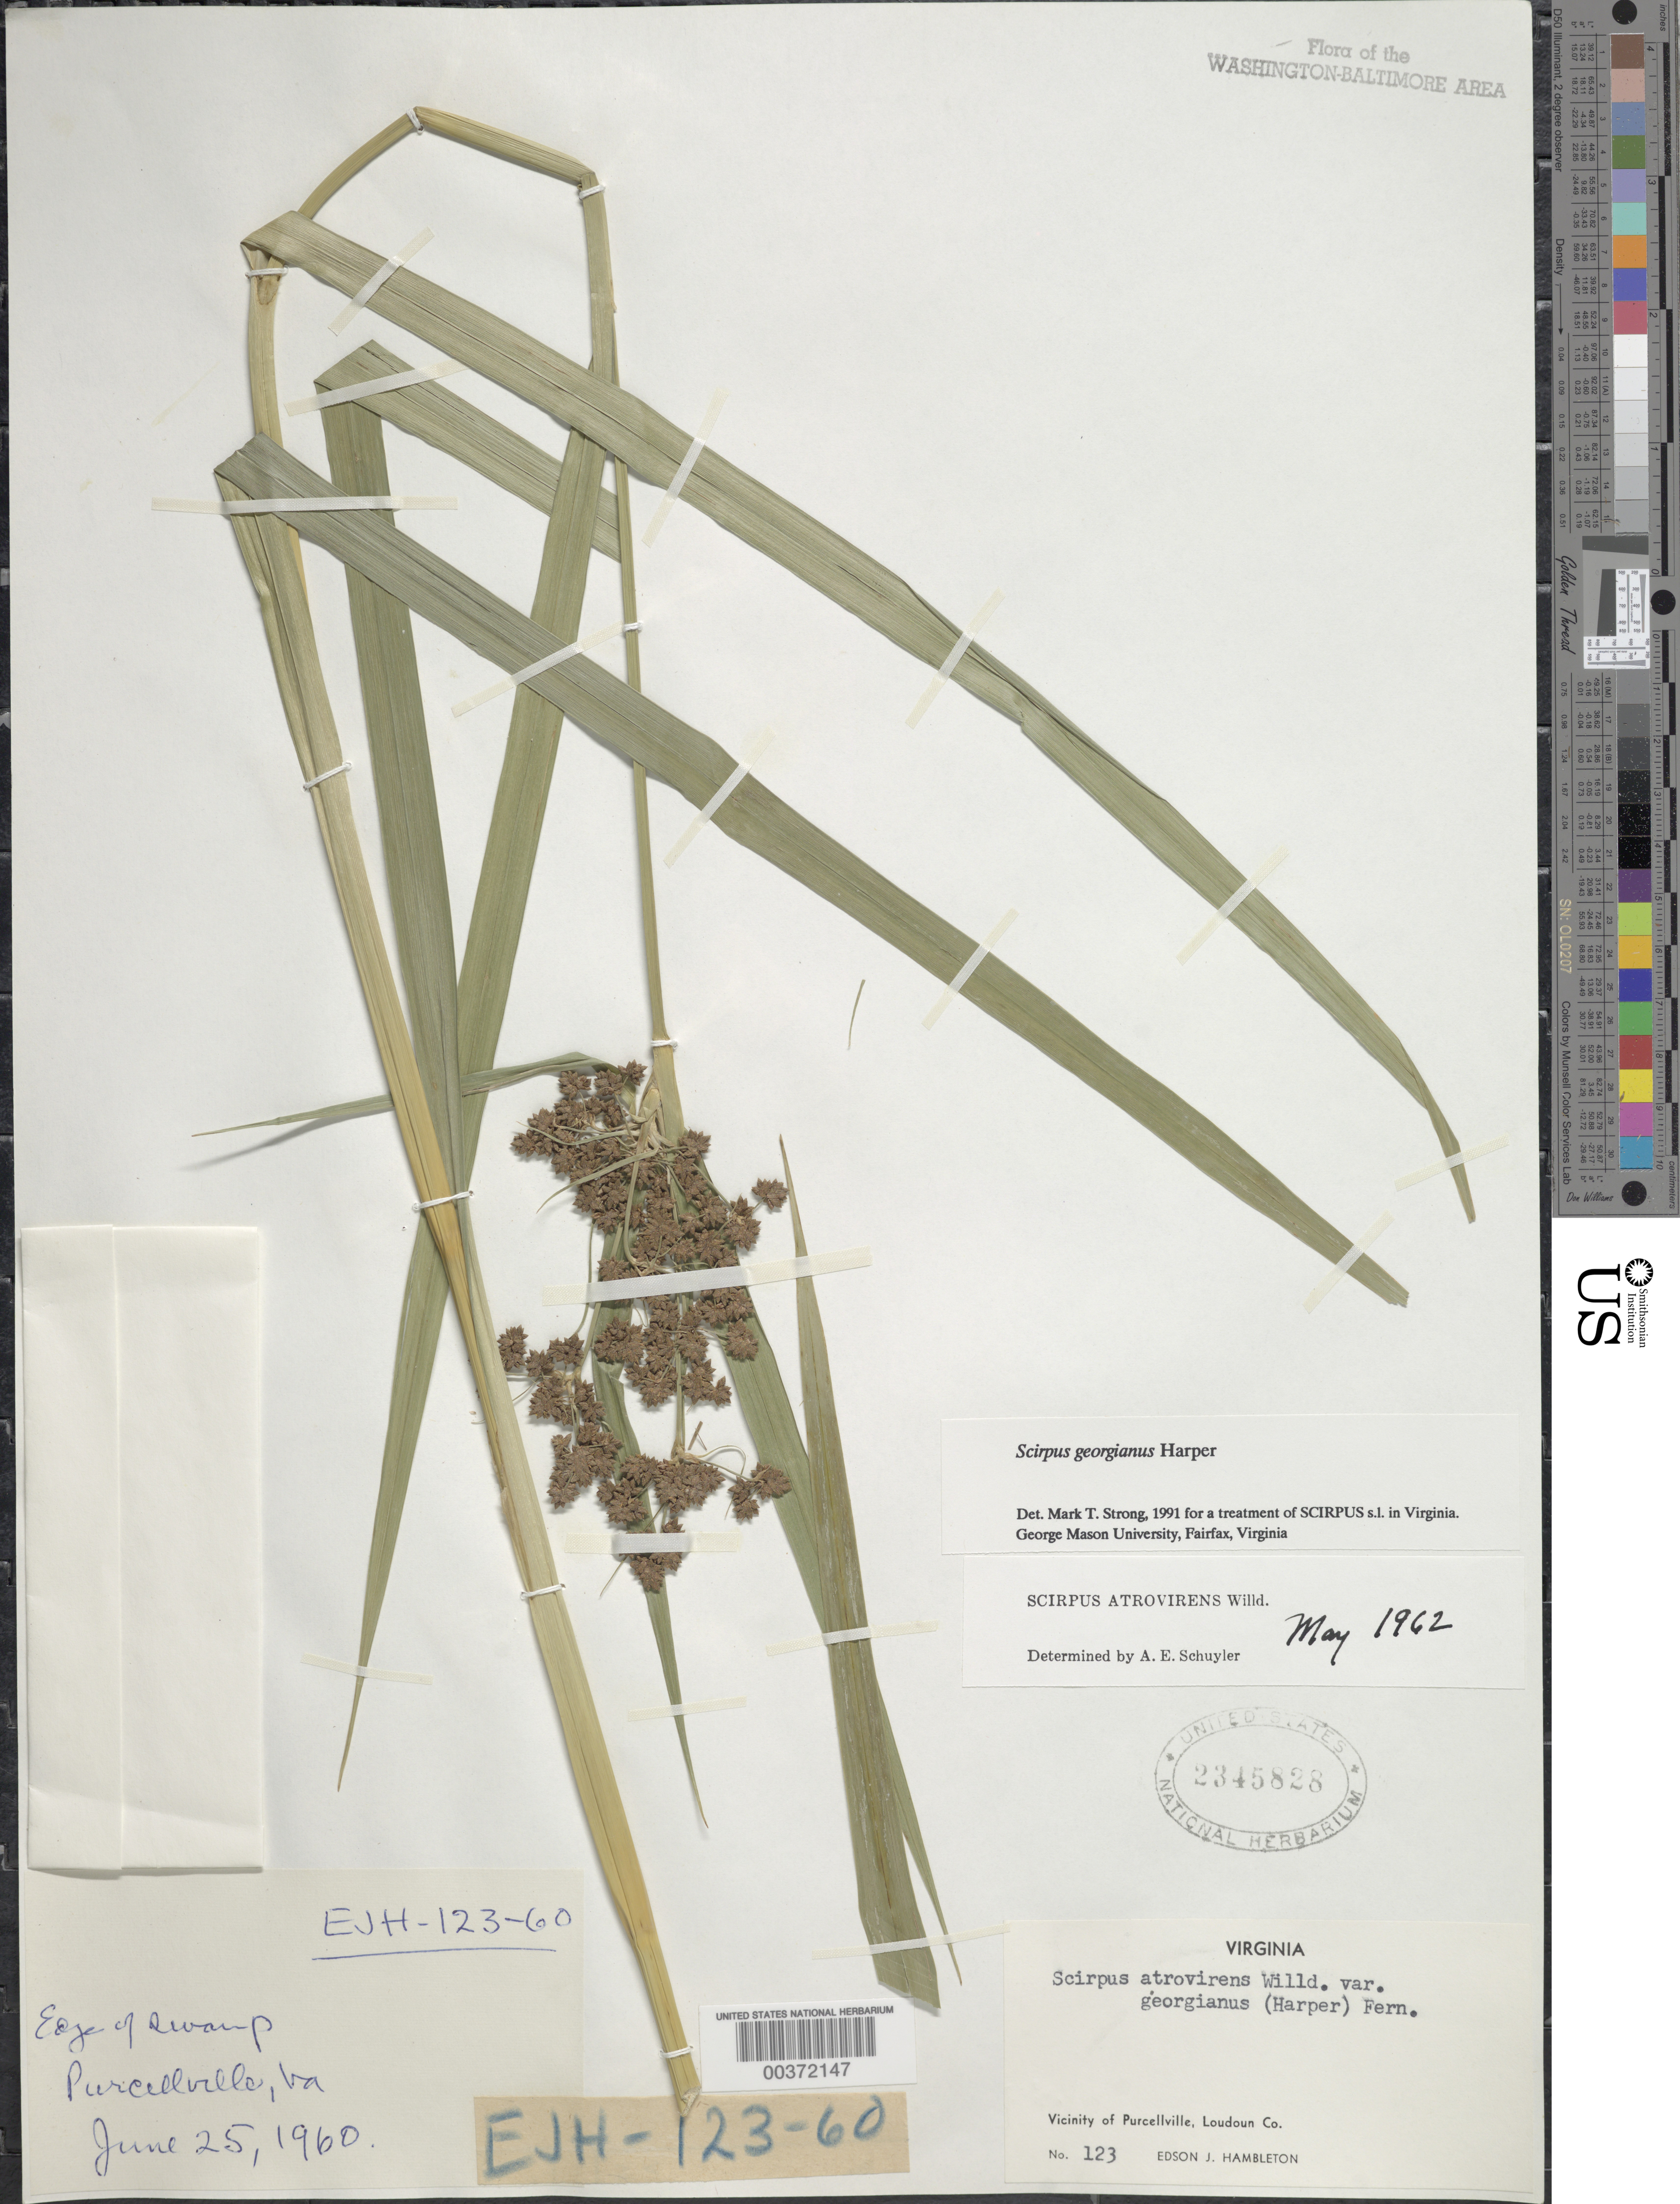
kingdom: Plantae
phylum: Tracheophyta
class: Liliopsida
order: Poales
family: Cyperaceae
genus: Scirpus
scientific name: Scirpus atrovirens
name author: Willd.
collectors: E. Hambleton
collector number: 123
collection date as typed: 25 Jun 1960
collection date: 1960-06-25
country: United States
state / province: Virginia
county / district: Loudoun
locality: Purcellville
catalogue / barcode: US 2345828